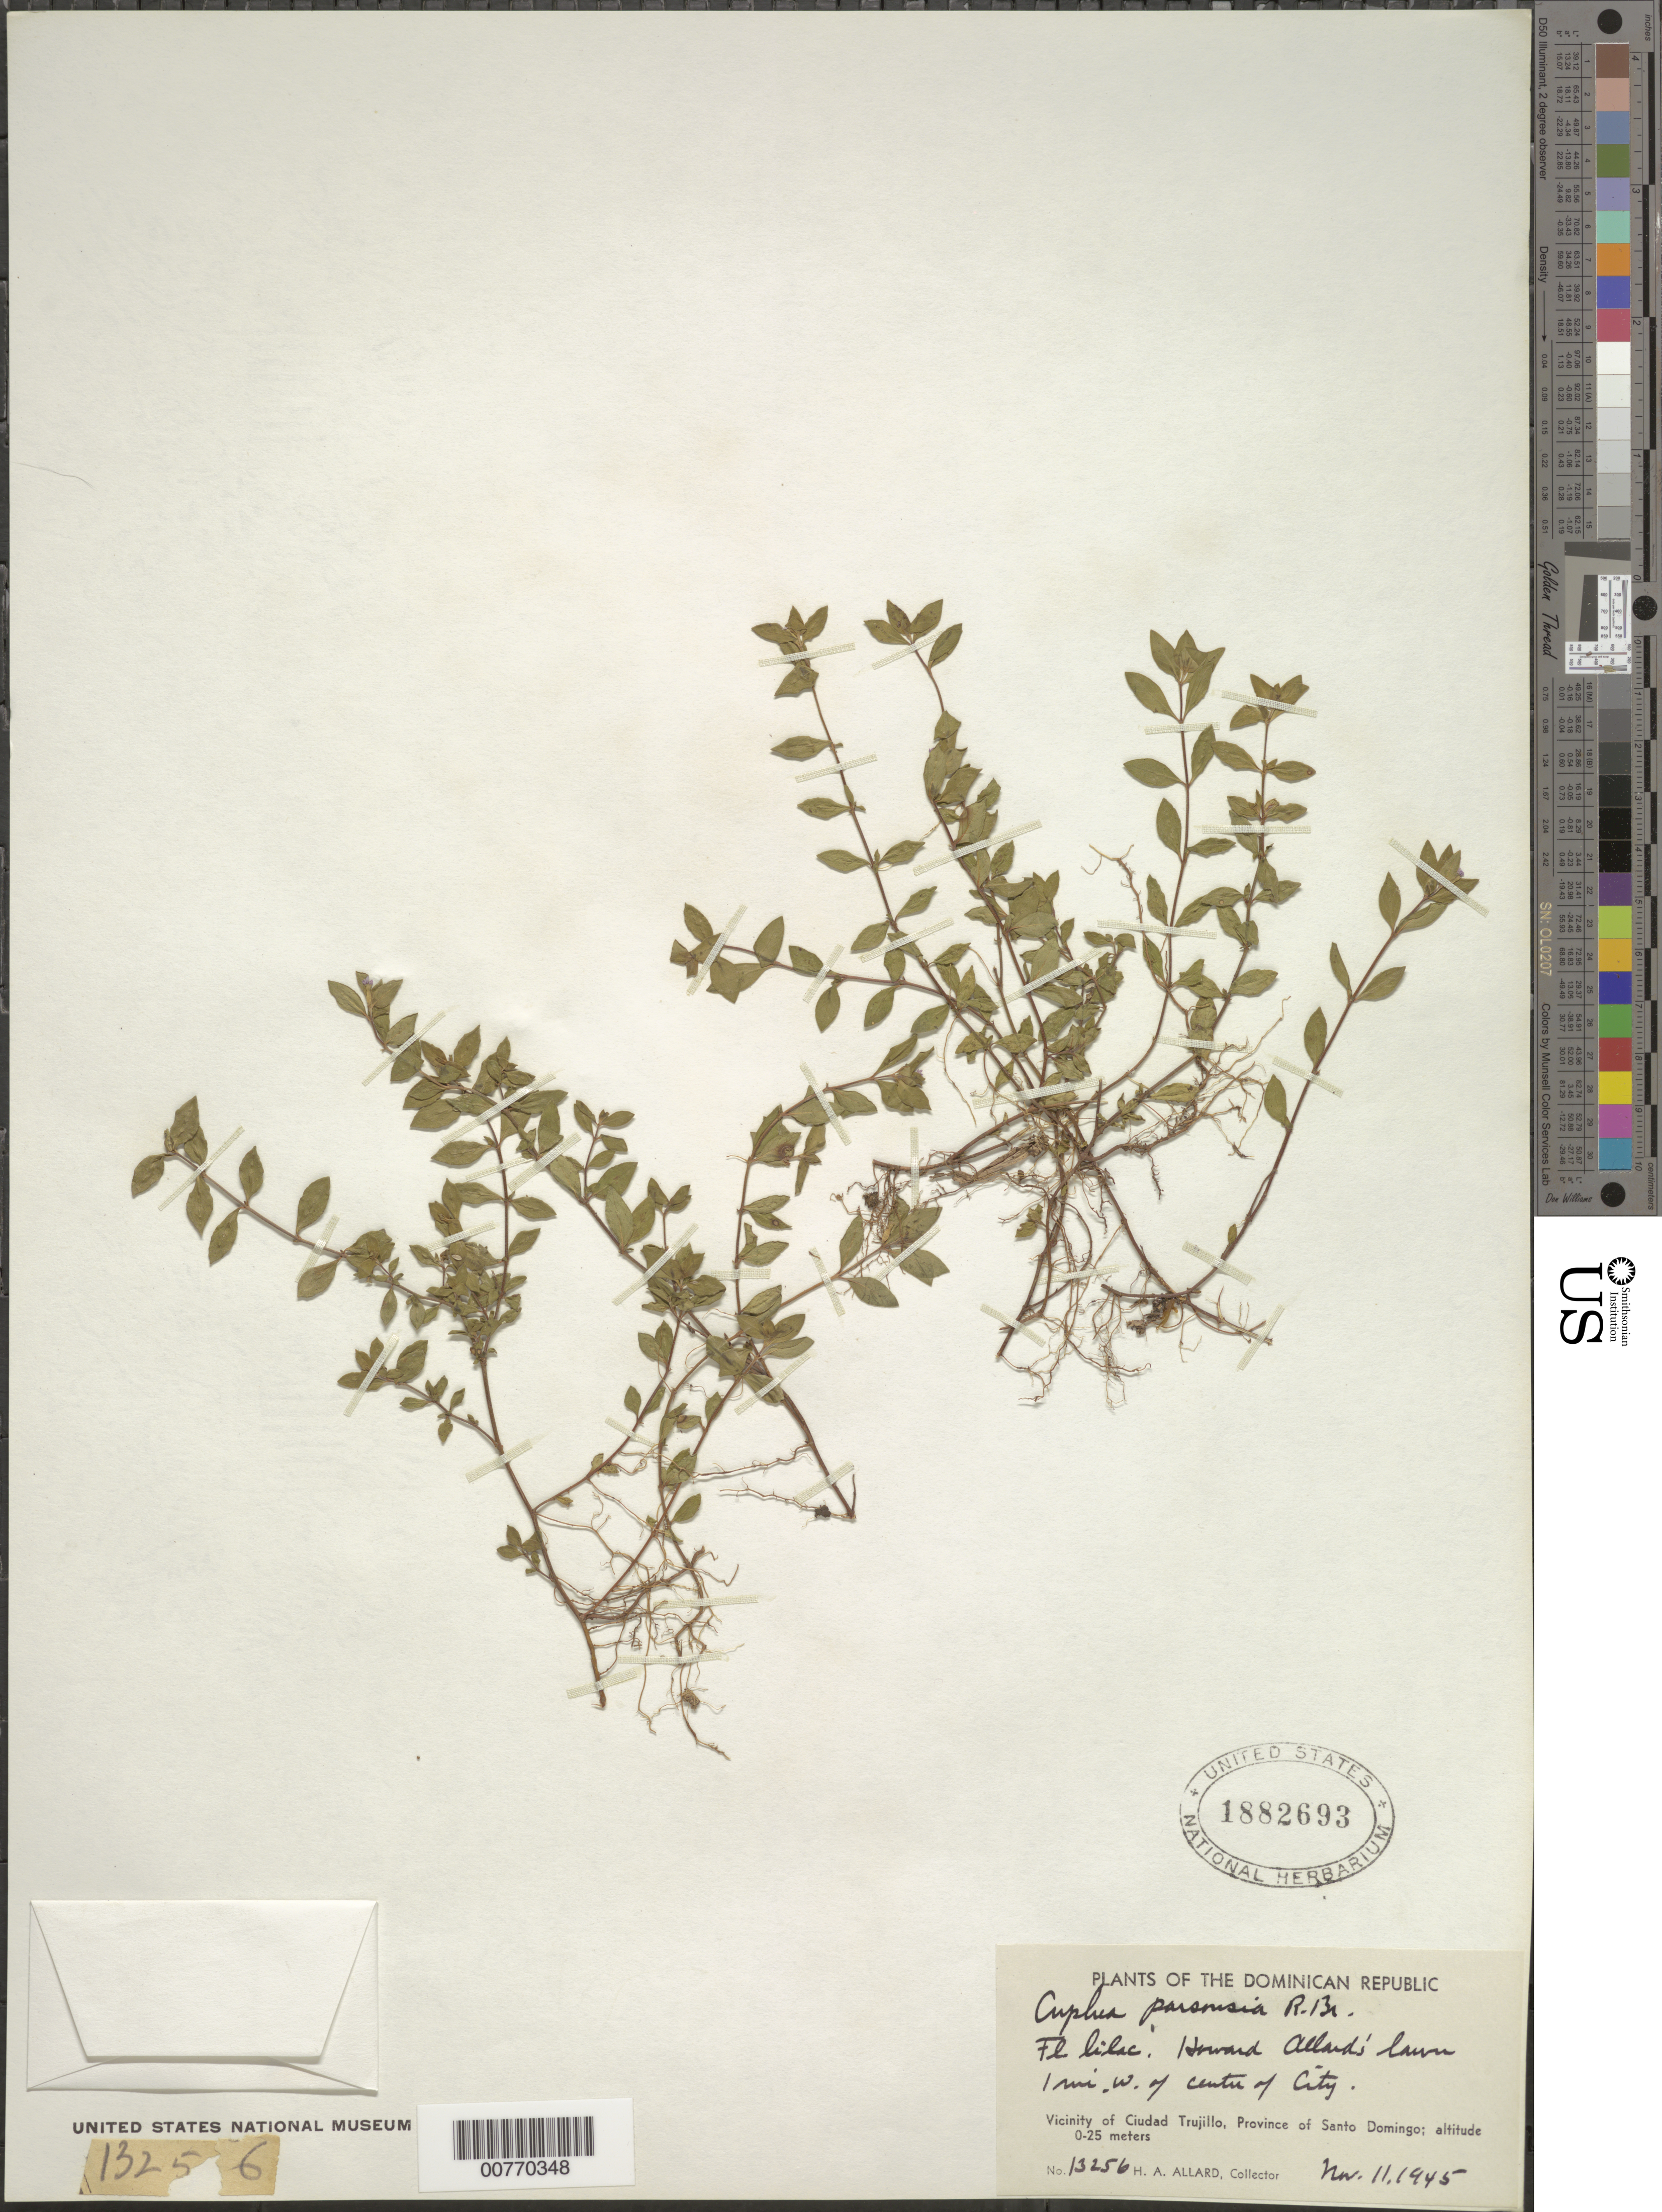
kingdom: Plantae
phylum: Tracheophyta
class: Magnoliopsida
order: Myrtales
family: Lythraceae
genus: Cuphea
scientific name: Cuphea parsonsia var. parsonsia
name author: (L.) R. Br. ex Steud.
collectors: H. A. Allard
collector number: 13256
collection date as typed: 11 Nov 1945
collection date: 1945-11-11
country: Dominican Republic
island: Hispaniola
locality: Vicinity of Trujillo, Province of Santo Domingo, Howard Allard's lawn, 1 mile west of center of city.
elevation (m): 0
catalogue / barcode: US 1882693